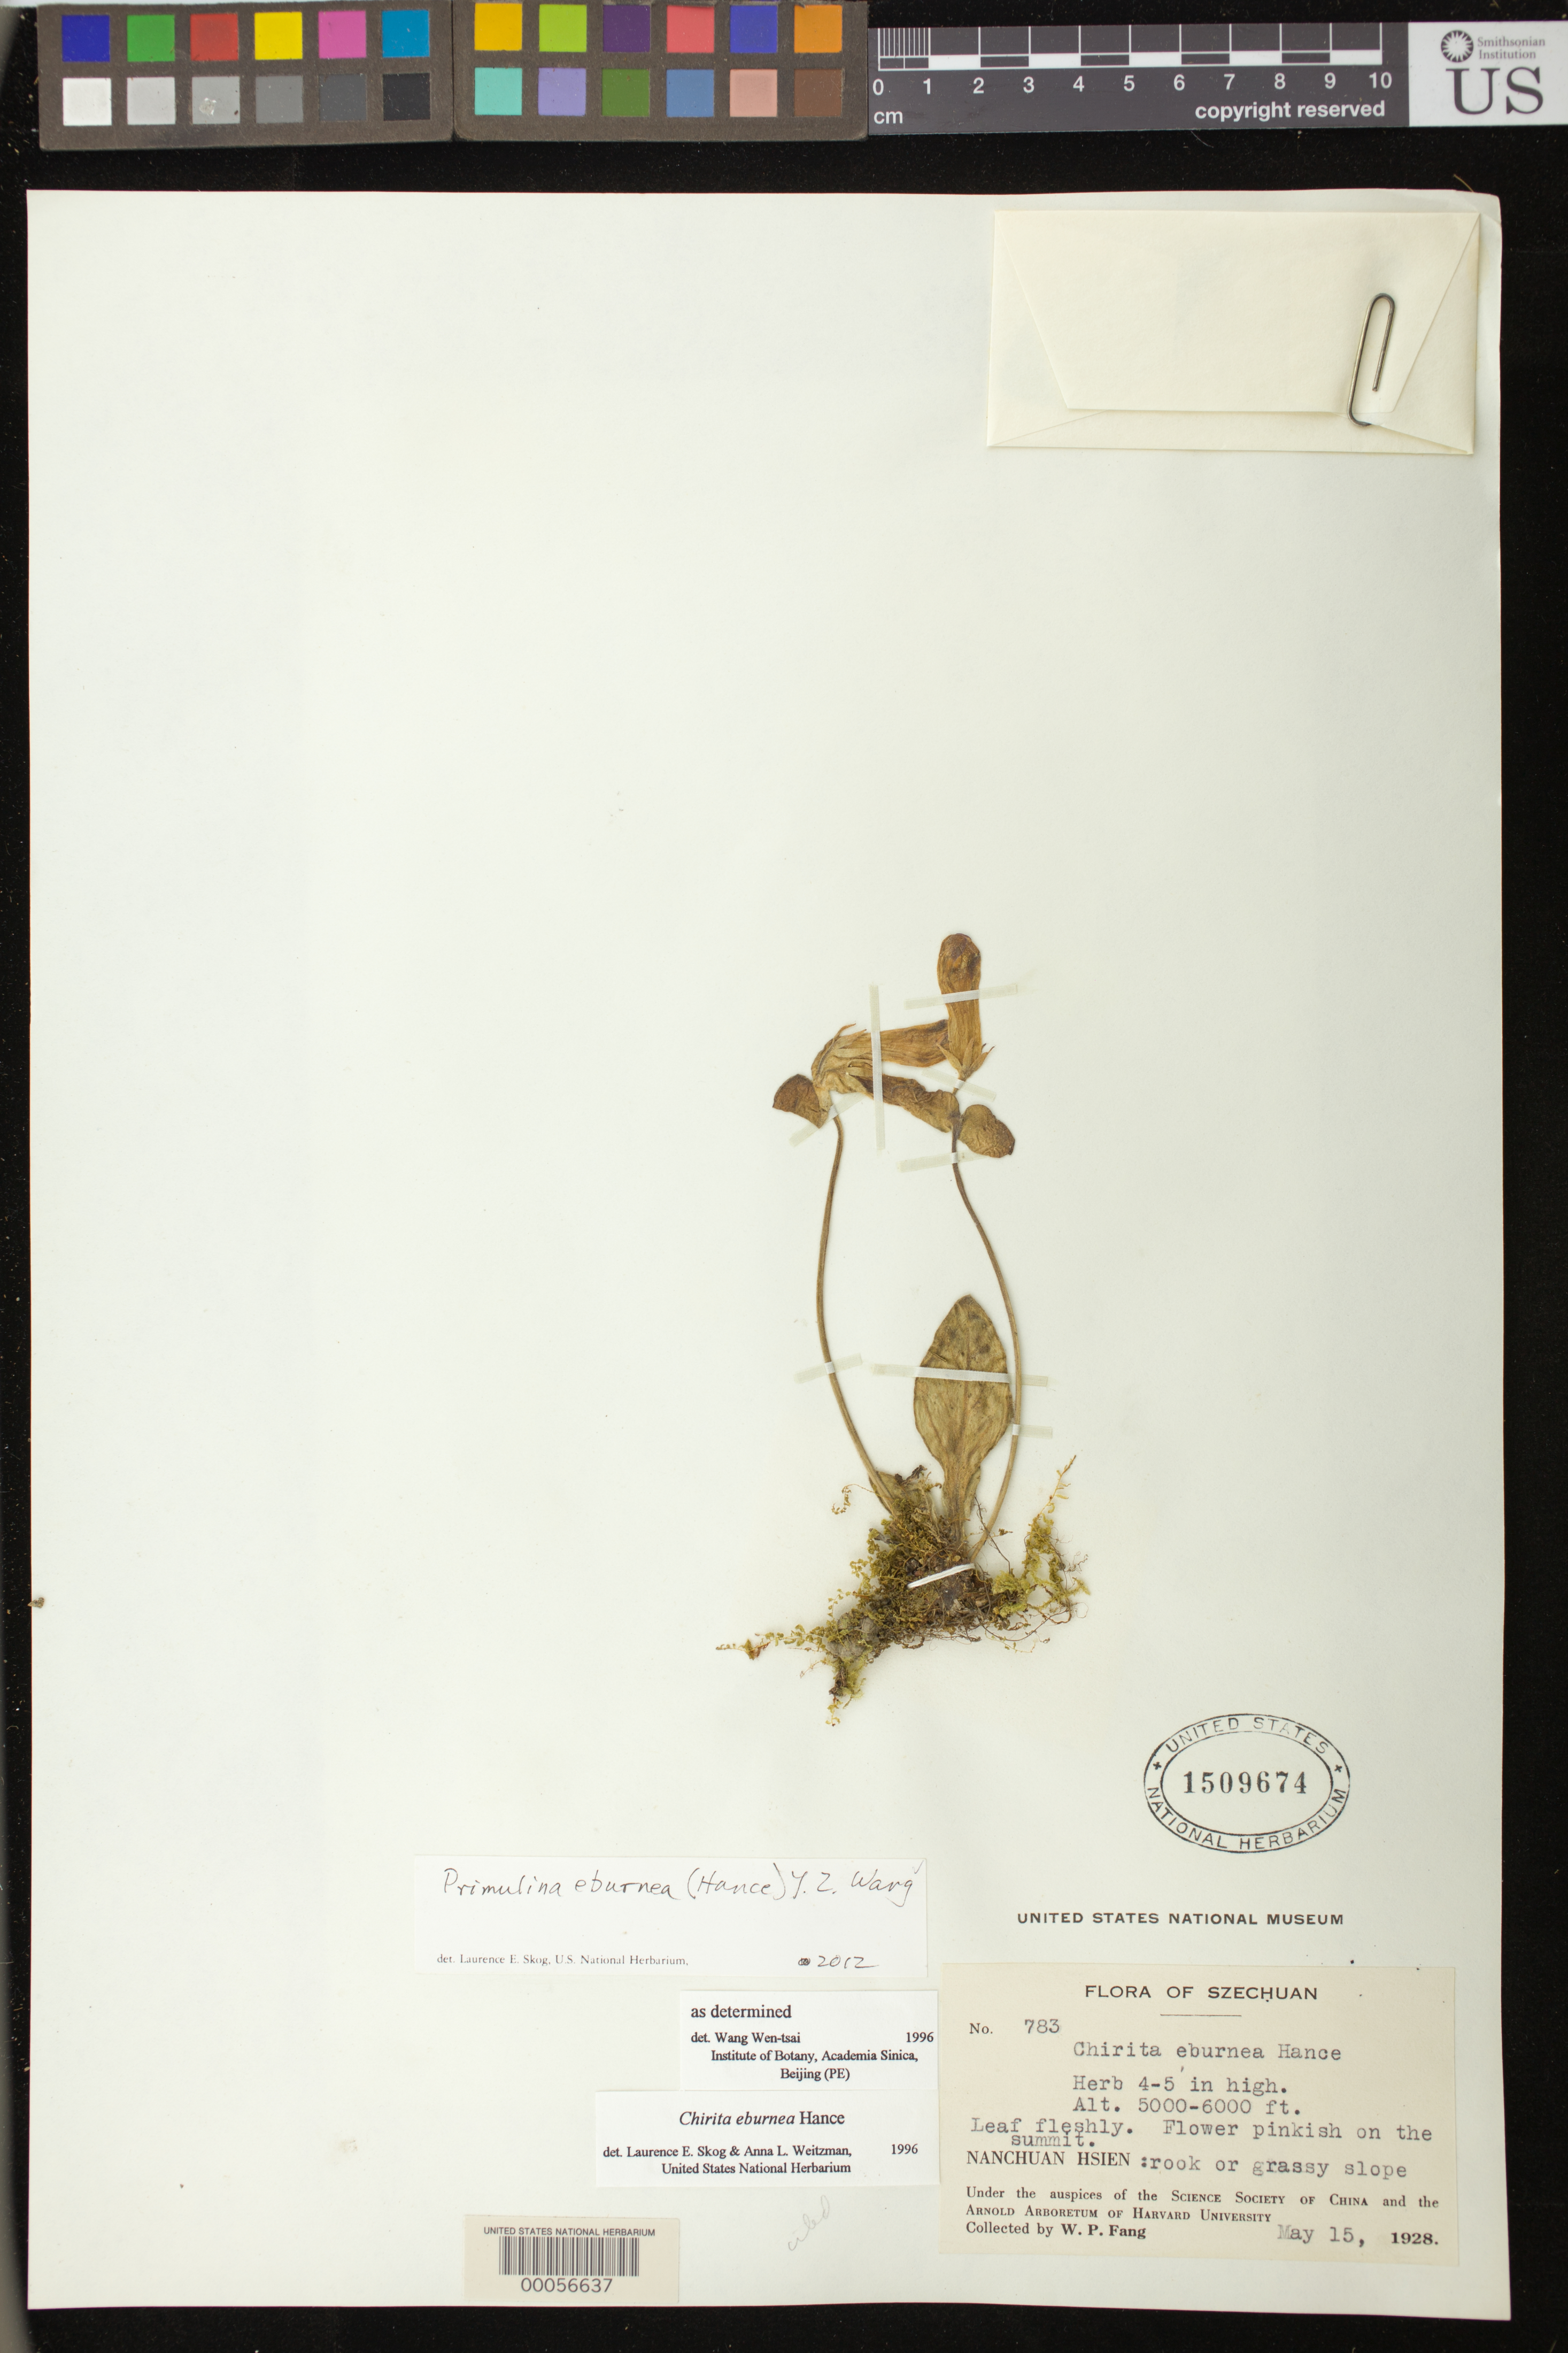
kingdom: Plantae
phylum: Tracheophyta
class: Magnoliopsida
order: Lamiales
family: Gesneriaceae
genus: Primulina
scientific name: Primulina eburnea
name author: (Hance) Y.Z. Wang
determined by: Skog, Laurence E.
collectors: W. P. Fang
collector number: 783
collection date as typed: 15 May 1928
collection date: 1928-05-15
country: China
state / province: Sichuan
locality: Nanchuan hsien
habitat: Rook, or grassy slope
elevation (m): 1524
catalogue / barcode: US 1509674